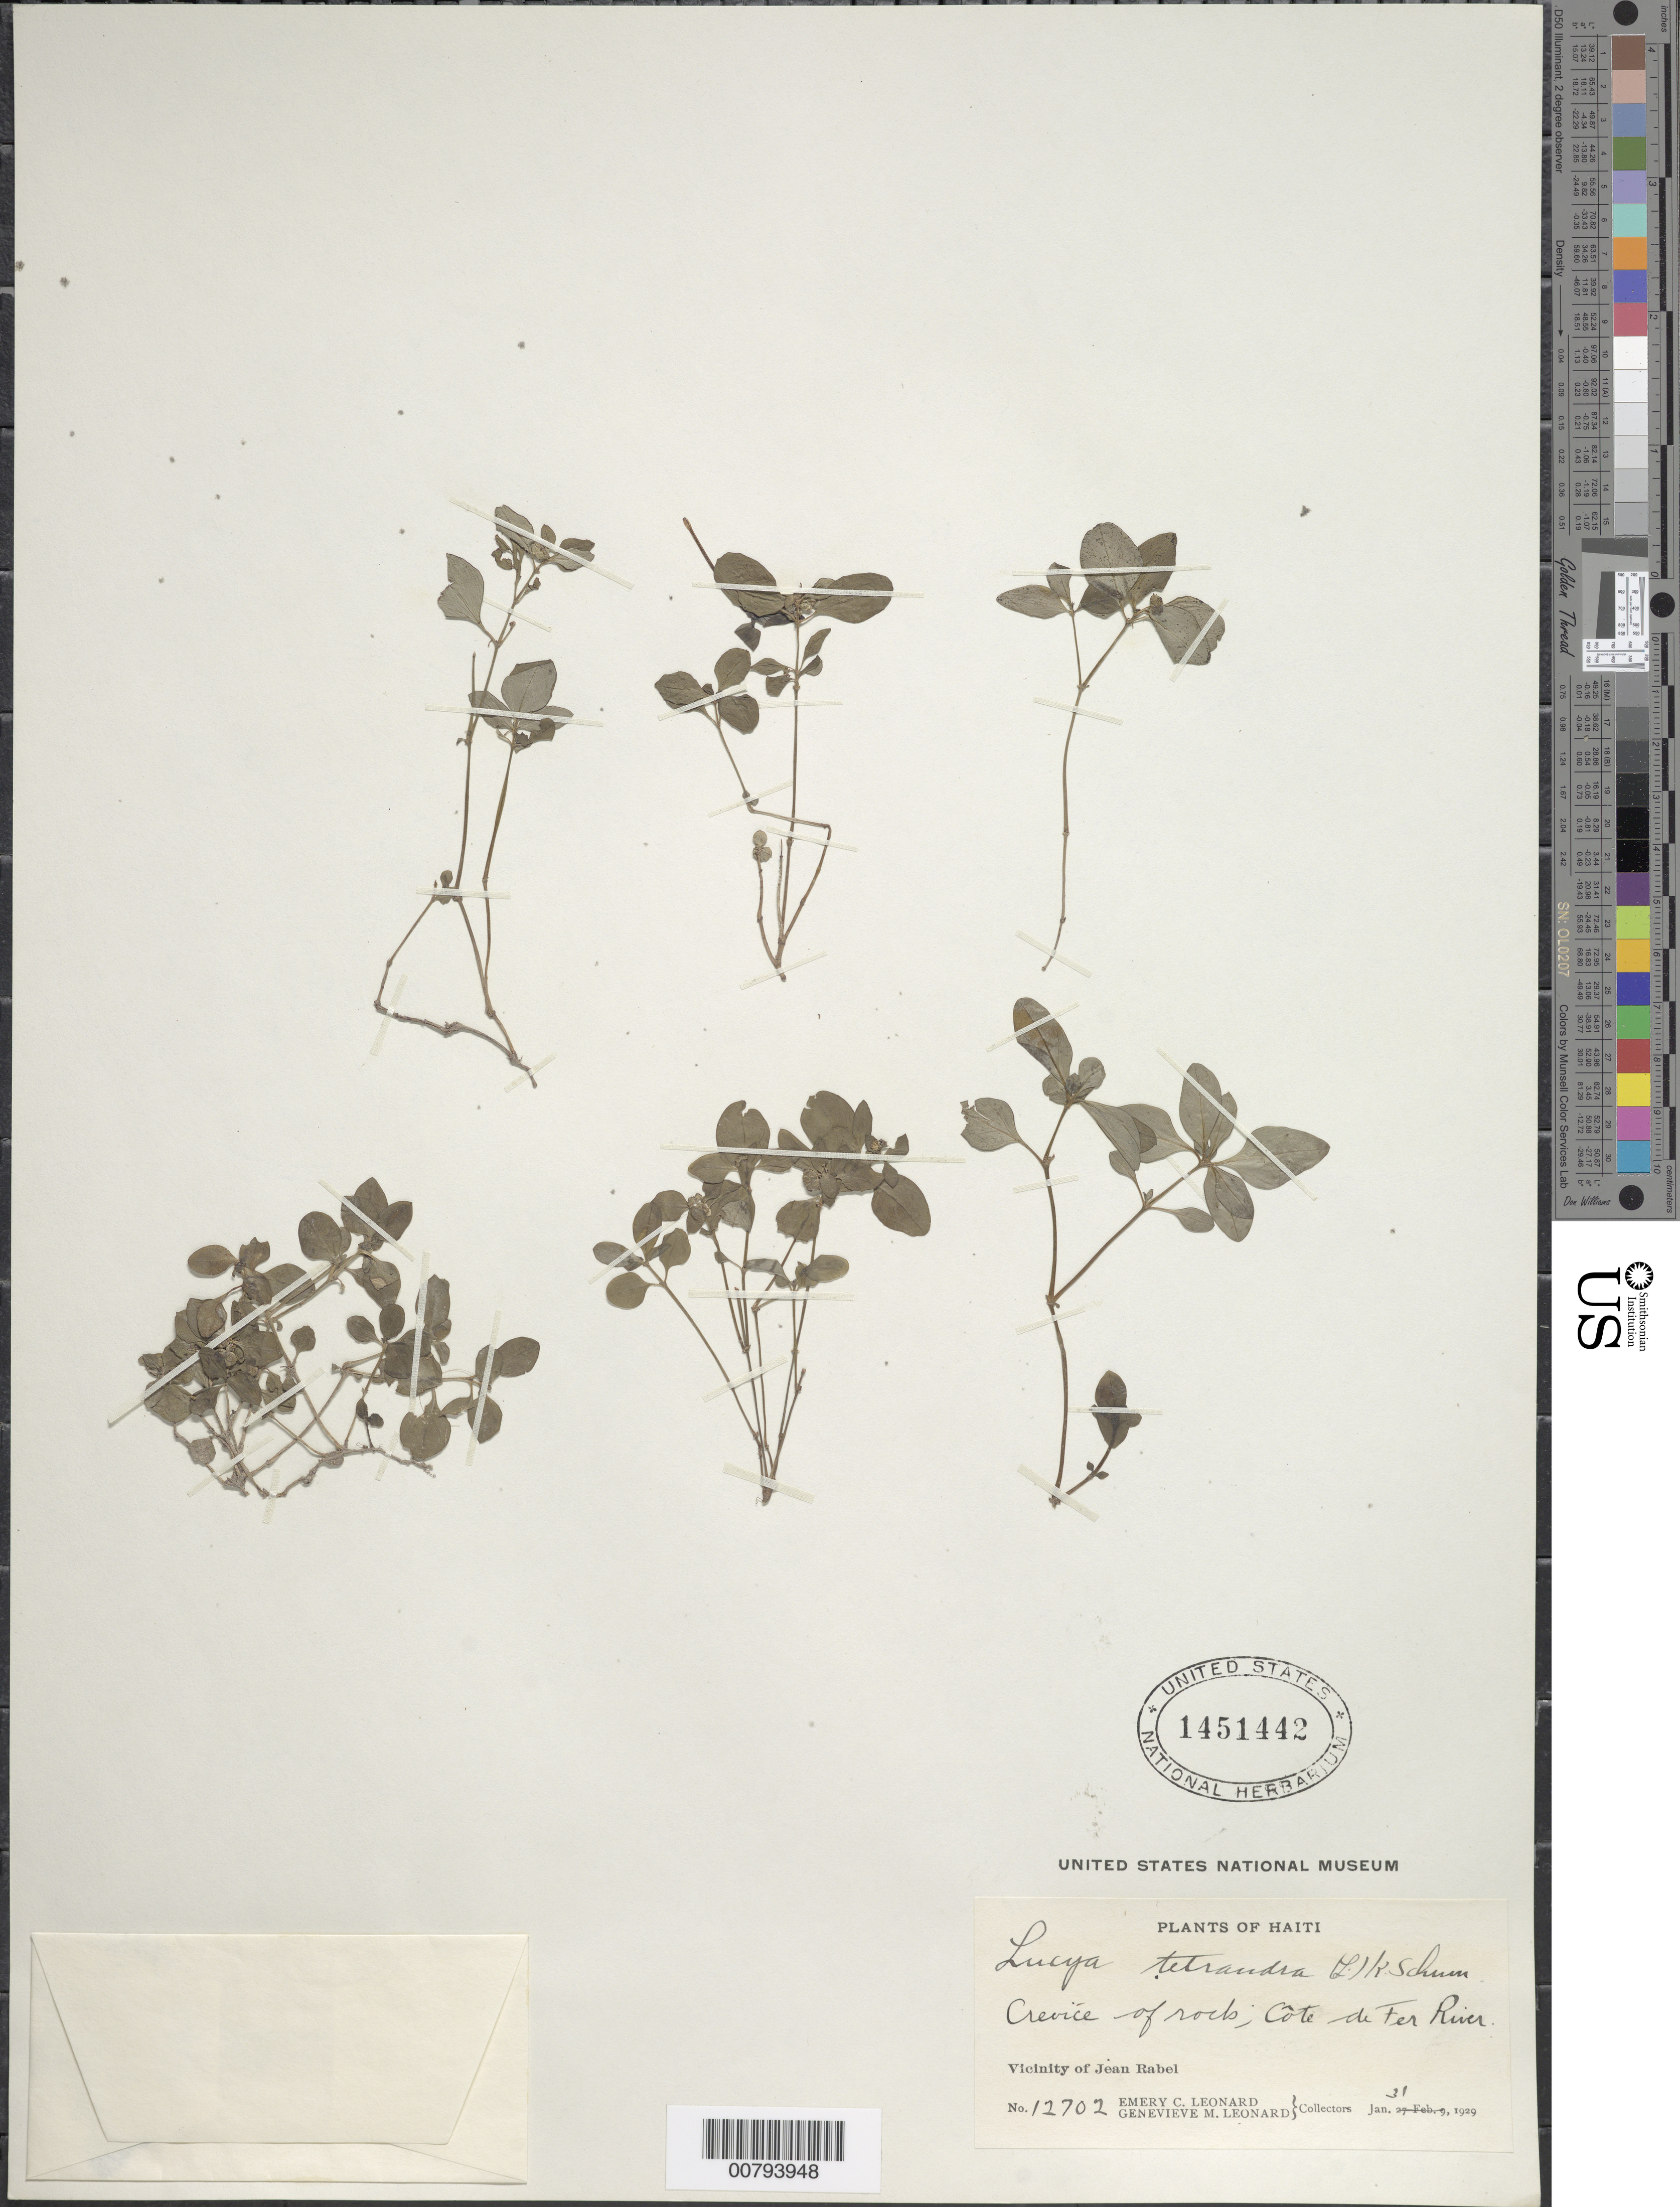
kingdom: Plantae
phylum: Tracheophyta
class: Magnoliopsida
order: Gentianales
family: Rubiaceae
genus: Lucya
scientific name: Lucya tetrandra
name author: (L.) K. Schum.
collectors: E. C. Leonard & G. M. Leonard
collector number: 12702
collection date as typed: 31 Jan 1929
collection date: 1929-01-31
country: Haiti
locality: Vicinity of Jean Rabel. Cote de Fer River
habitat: Crevice of rock along river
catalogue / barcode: US 1451442